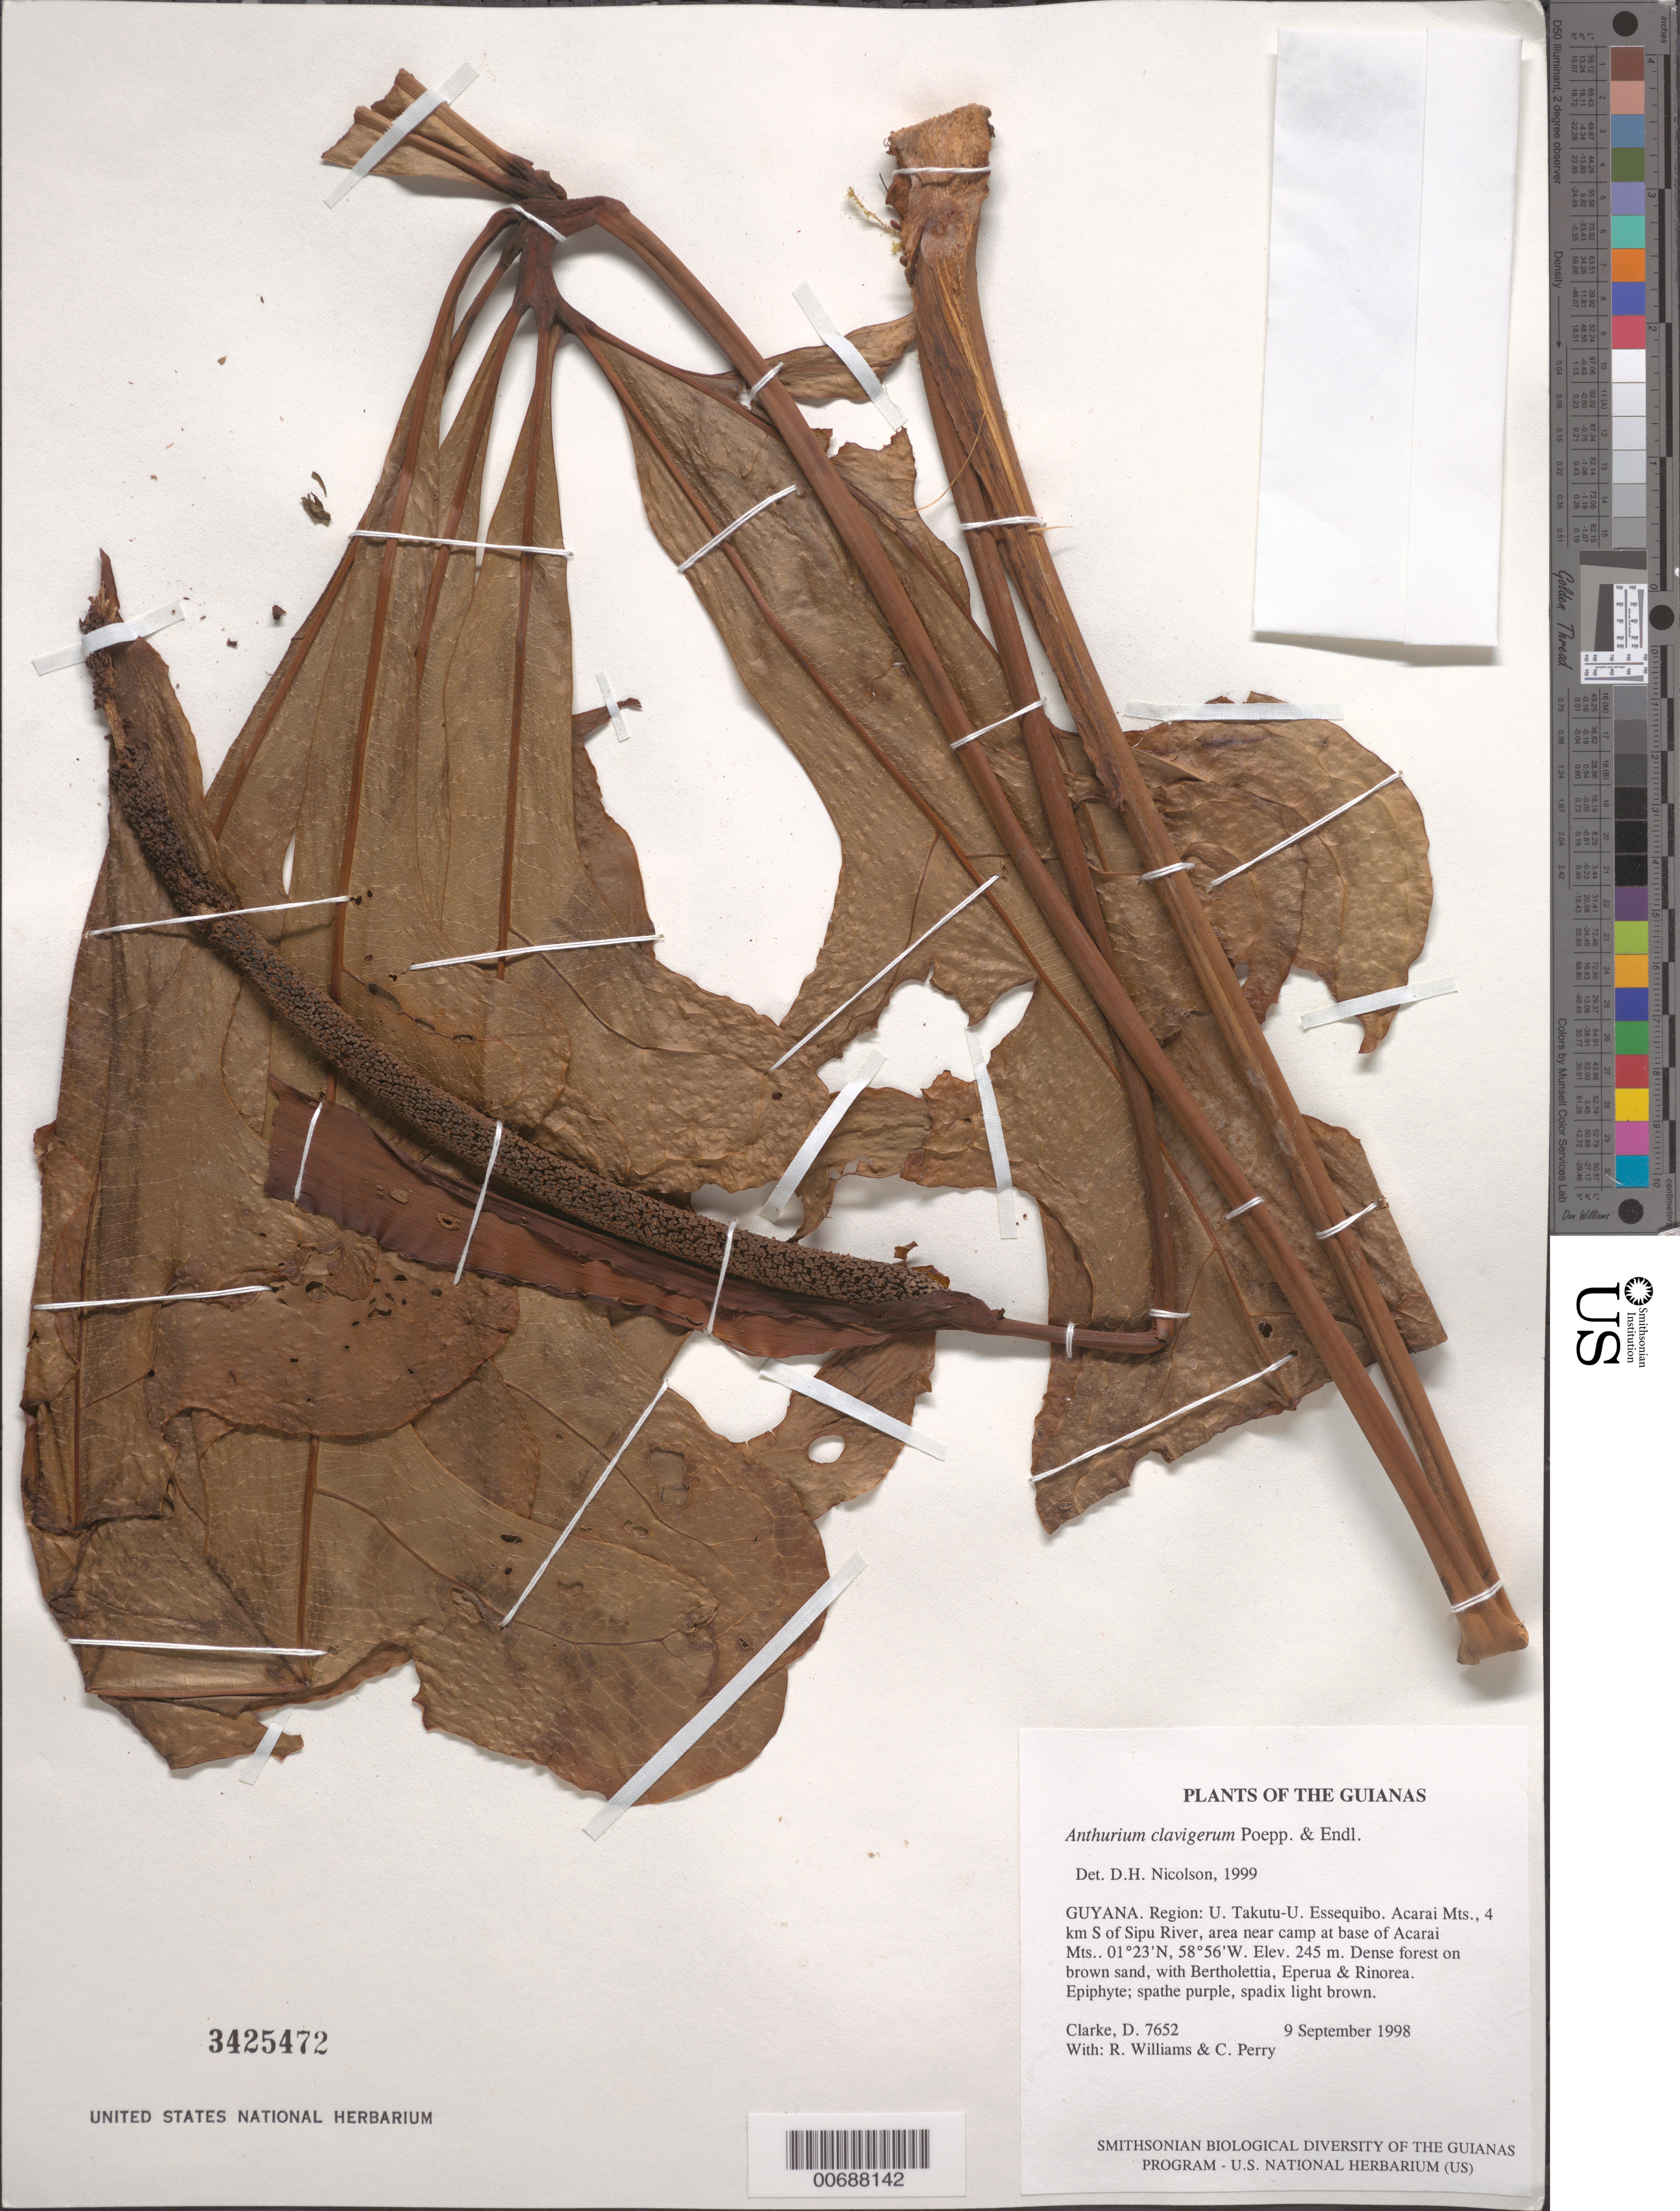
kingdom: Plantae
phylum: Tracheophyta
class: Liliopsida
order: Alismatales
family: Araceae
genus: Anthurium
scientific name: Anthurium clavigerum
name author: Poepp. & Endl.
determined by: Nicolson, Dan H.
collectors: H. D. Clarke, R. Williams & C. Perry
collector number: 7652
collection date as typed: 9 September 1998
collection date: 1998-09-09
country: Guyana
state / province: U. Takutu-U. Essequibo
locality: Acarai Mts., 4 km S of Sipu River, area near camp at base of Acarai Mts.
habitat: Dense forest on brown sand, with Bertholettia, Eperua & Rinorea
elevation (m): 245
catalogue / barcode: US 3425472